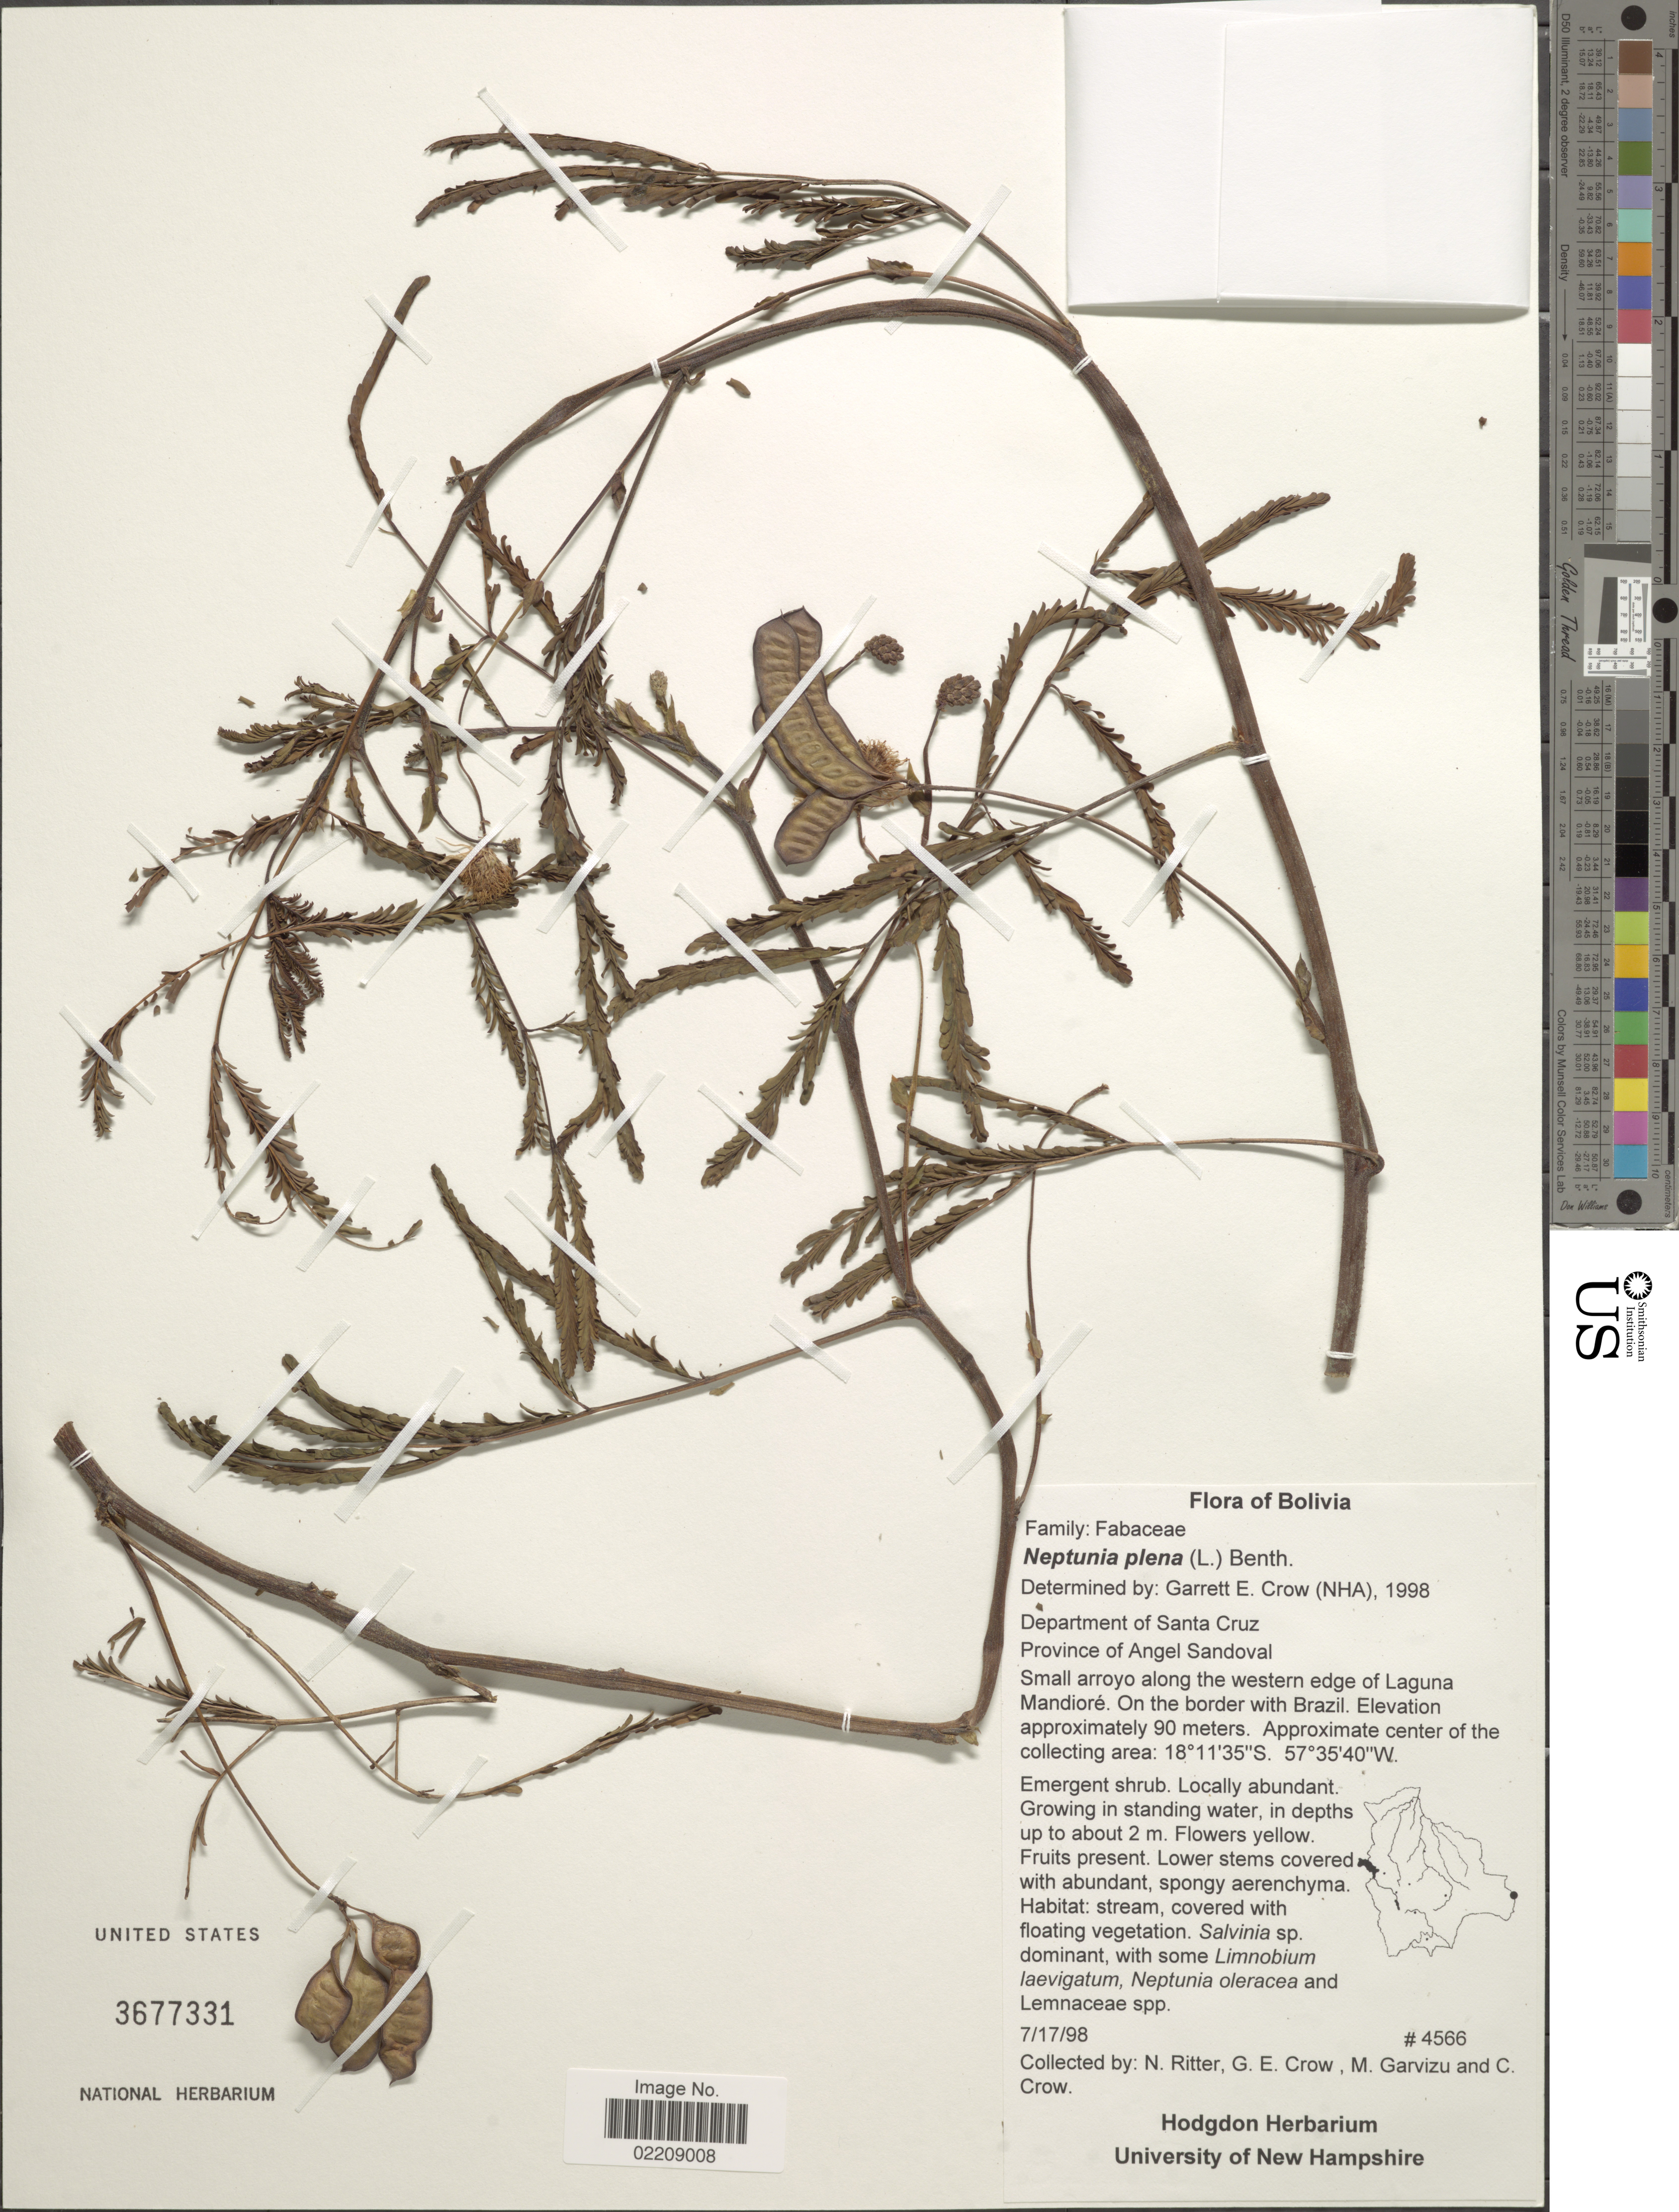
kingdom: Plantae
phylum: Tracheophyta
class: Magnoliopsida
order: Fabales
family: Fabaceae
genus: Neptunia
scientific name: Neptunia plena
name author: (L.) Benth.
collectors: N. Ritter, G. Crow, M. Garvizu & C. Crow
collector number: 4566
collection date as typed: Transcribed d/m/y: 17/7/98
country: Bolivia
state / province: Santa Cruz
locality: Province of Angel Sandoval, Small arroyo along the western edge of Laguna Mandiore. On the border of Brazil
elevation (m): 90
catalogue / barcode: US 3677331